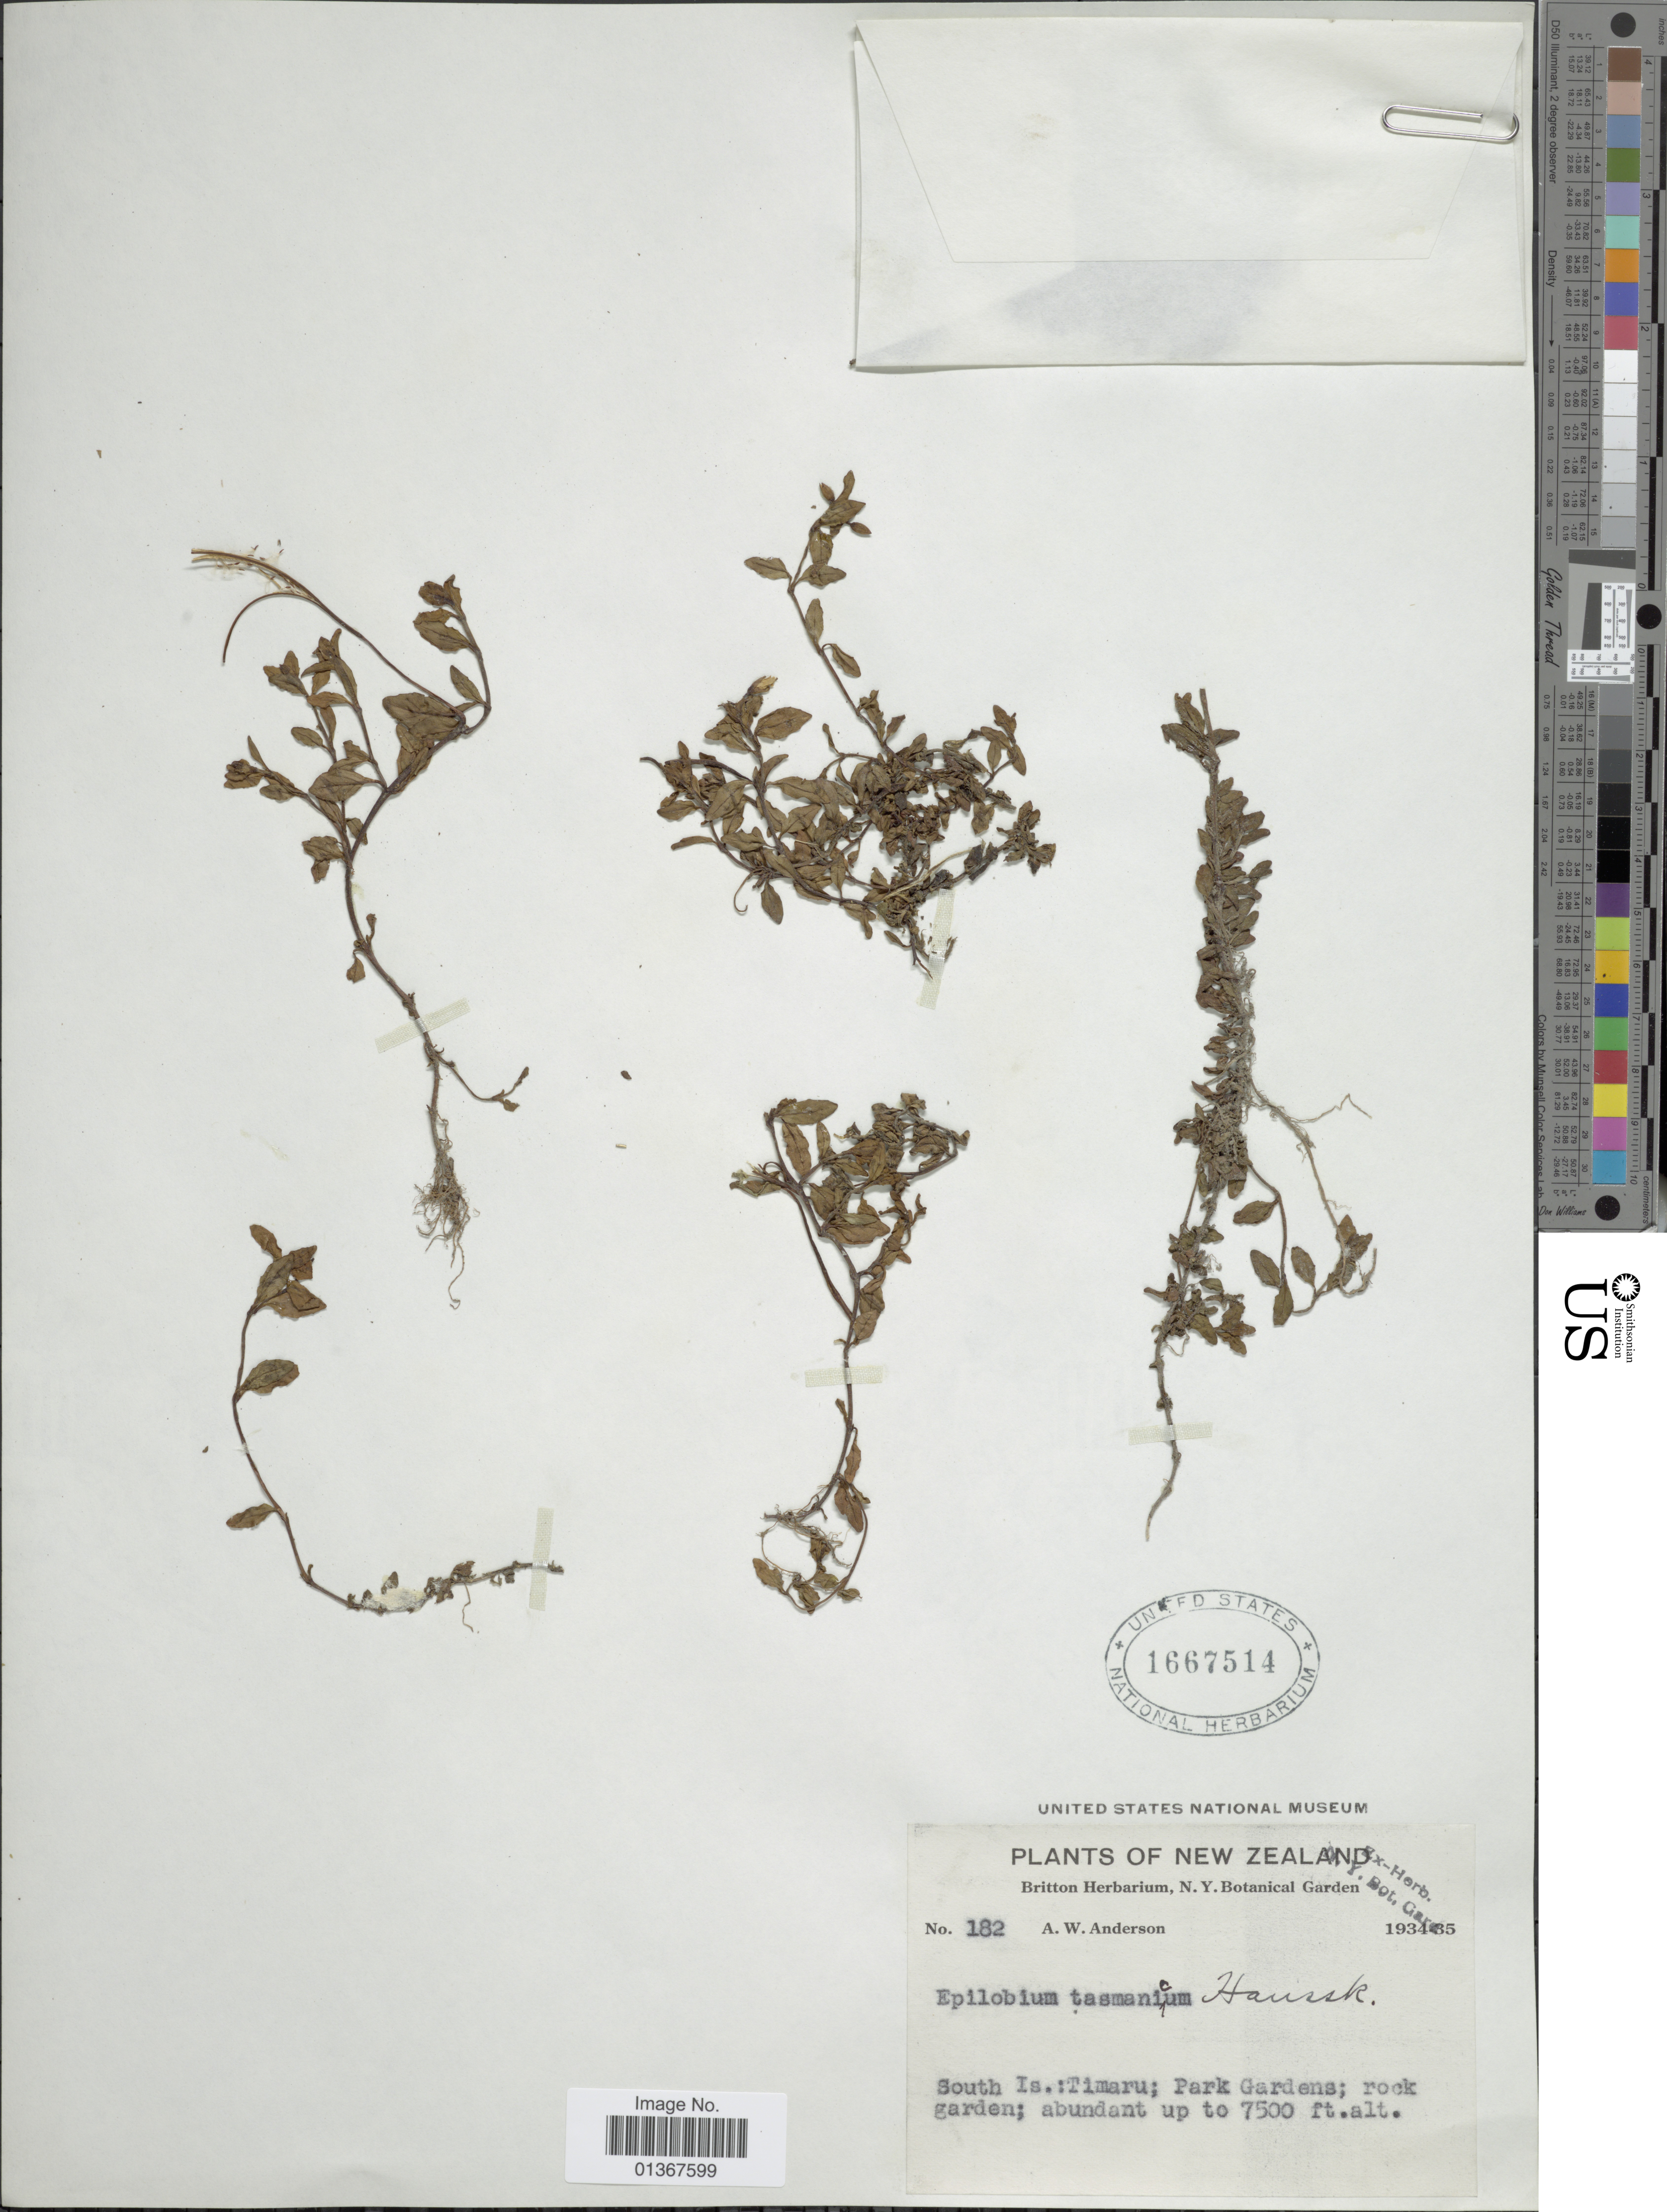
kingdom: Plantae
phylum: Tracheophyta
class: Magnoliopsida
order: Myrtales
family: Onagraceae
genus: Epilobium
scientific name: Epilobium tasmanicum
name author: Hausskn.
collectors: A. W. Anderson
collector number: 182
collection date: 1934/1935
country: New Zealand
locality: South Is.: Timaru; Park Gardens; rock garden.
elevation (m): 2286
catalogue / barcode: US 1667514